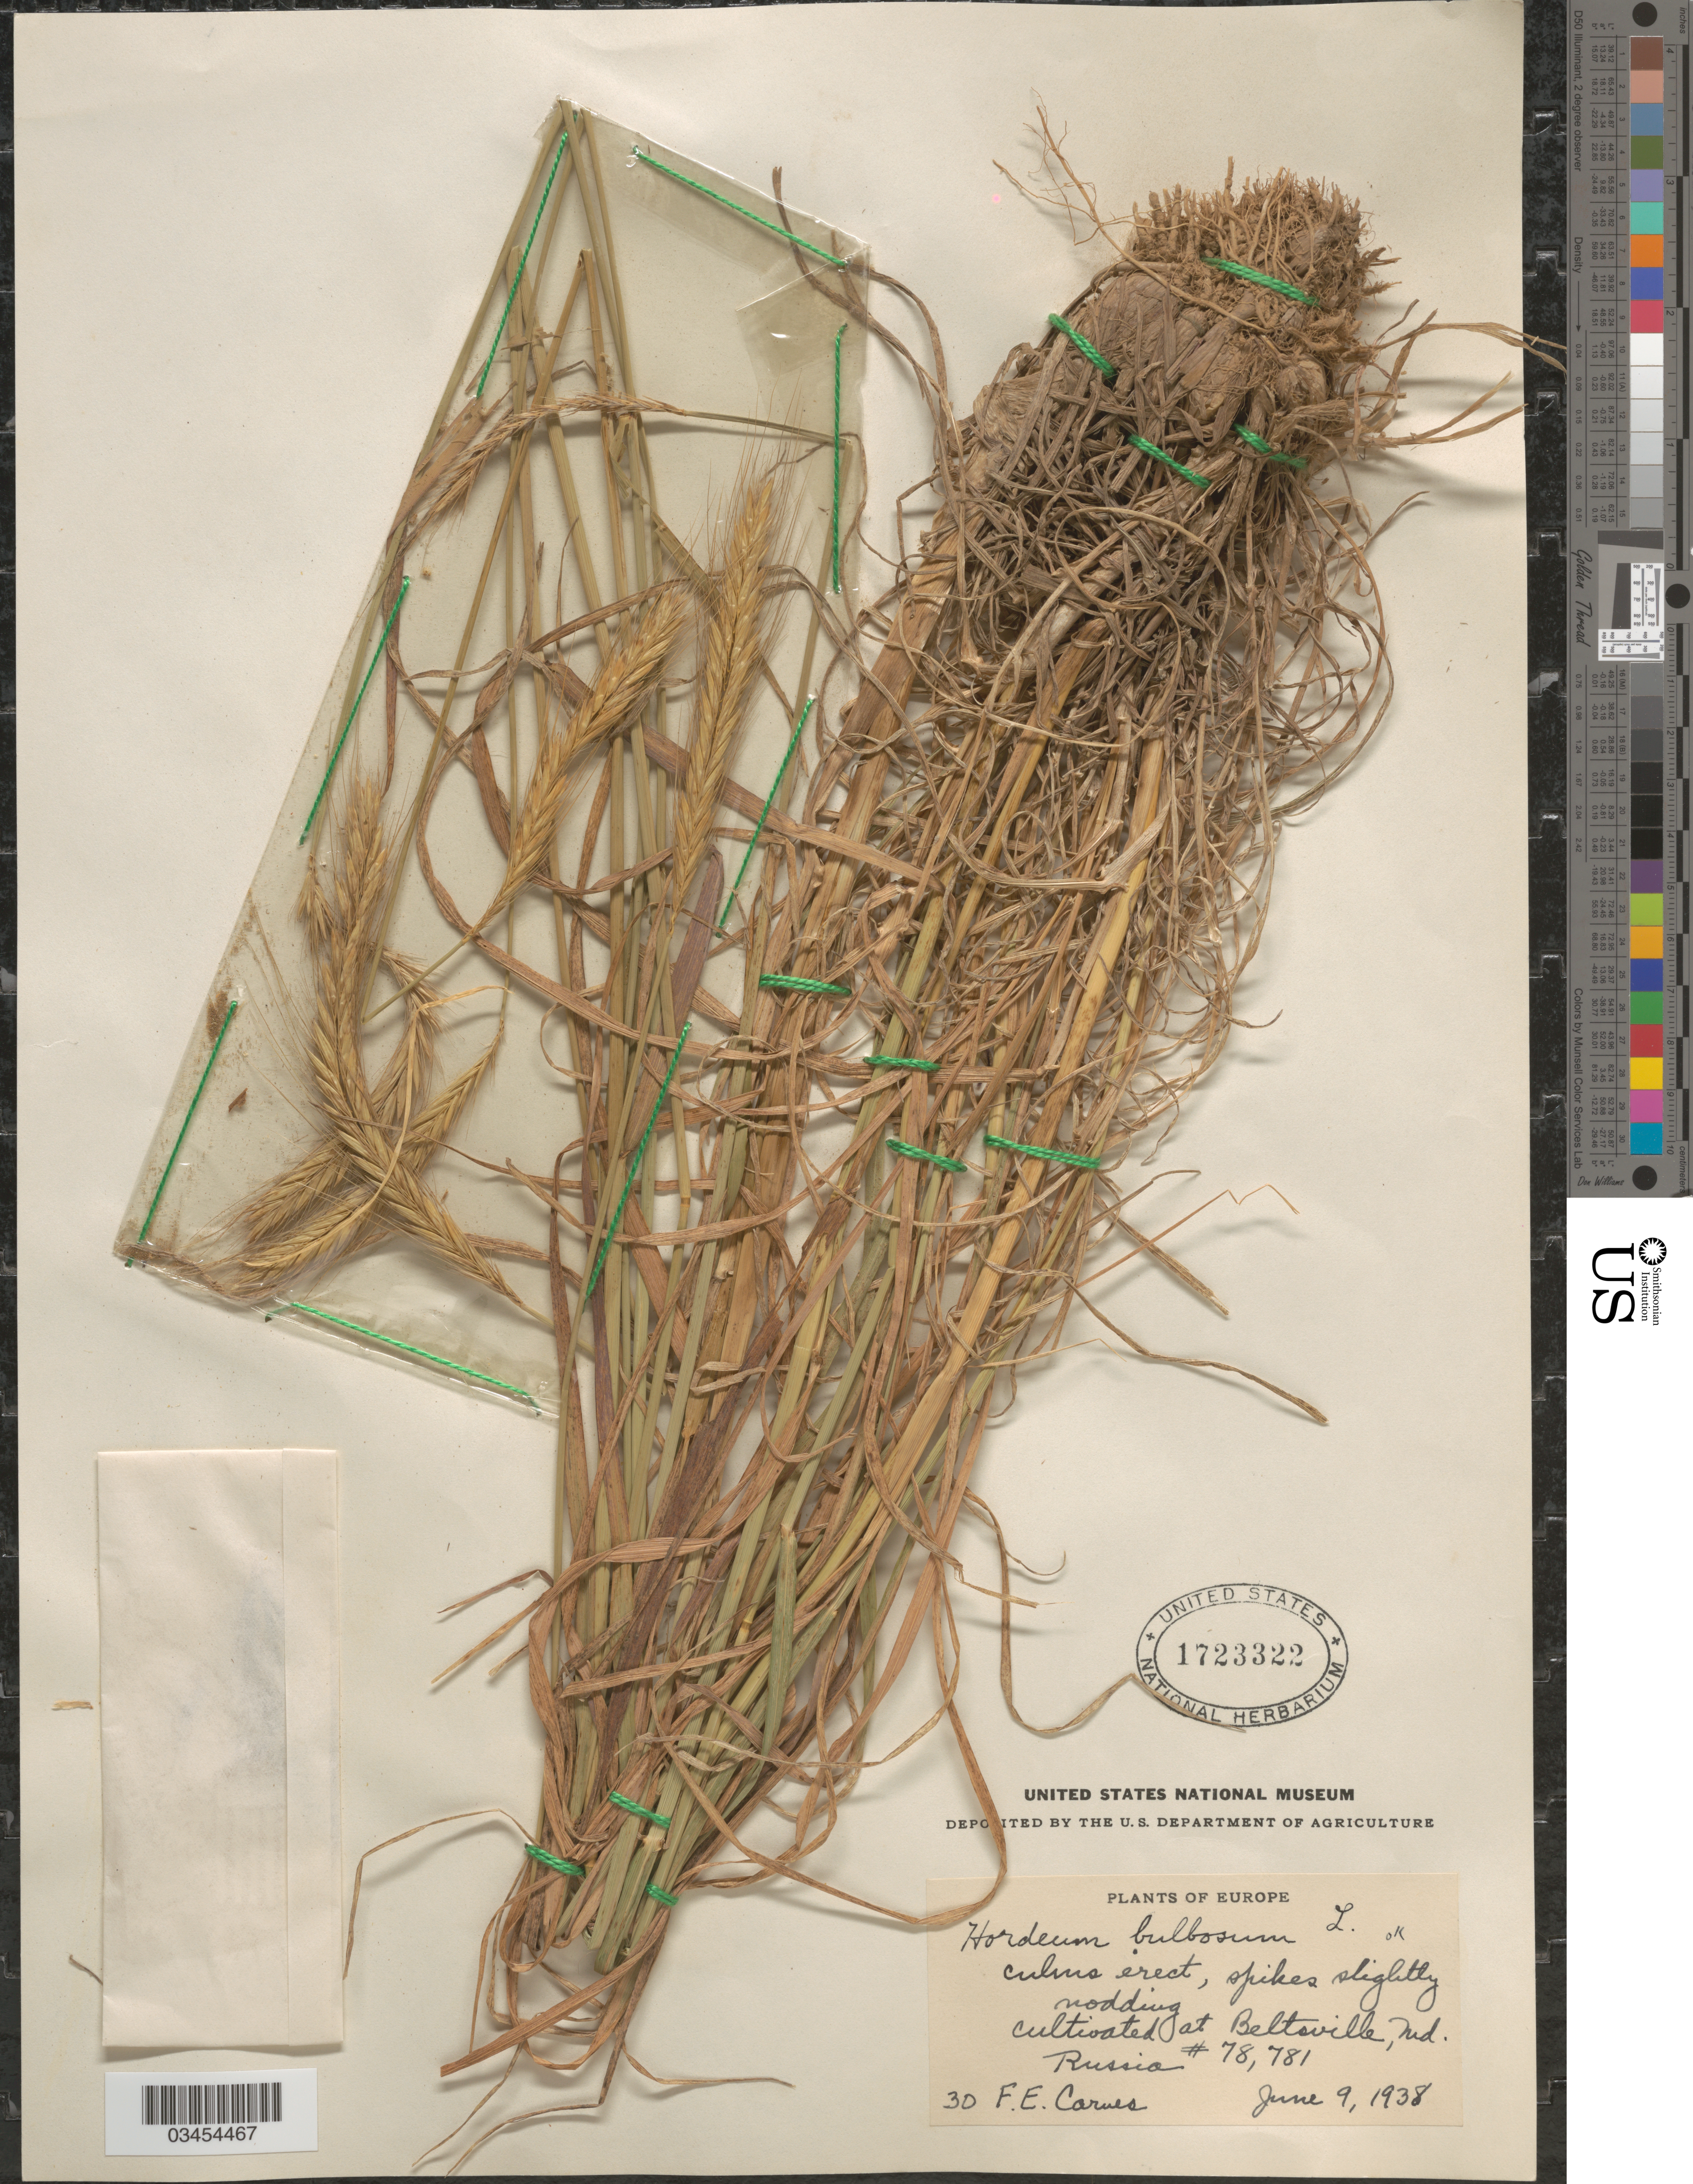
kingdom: Plantae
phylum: Tracheophyta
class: Liliopsida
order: Poales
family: Poaceae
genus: Hordeum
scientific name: Hordeum bulbosum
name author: L.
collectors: F. Carnes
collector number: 30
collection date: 1938-06-09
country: United States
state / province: Maryland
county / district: Prince George's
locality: Beltsville.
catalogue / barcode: US 1723322